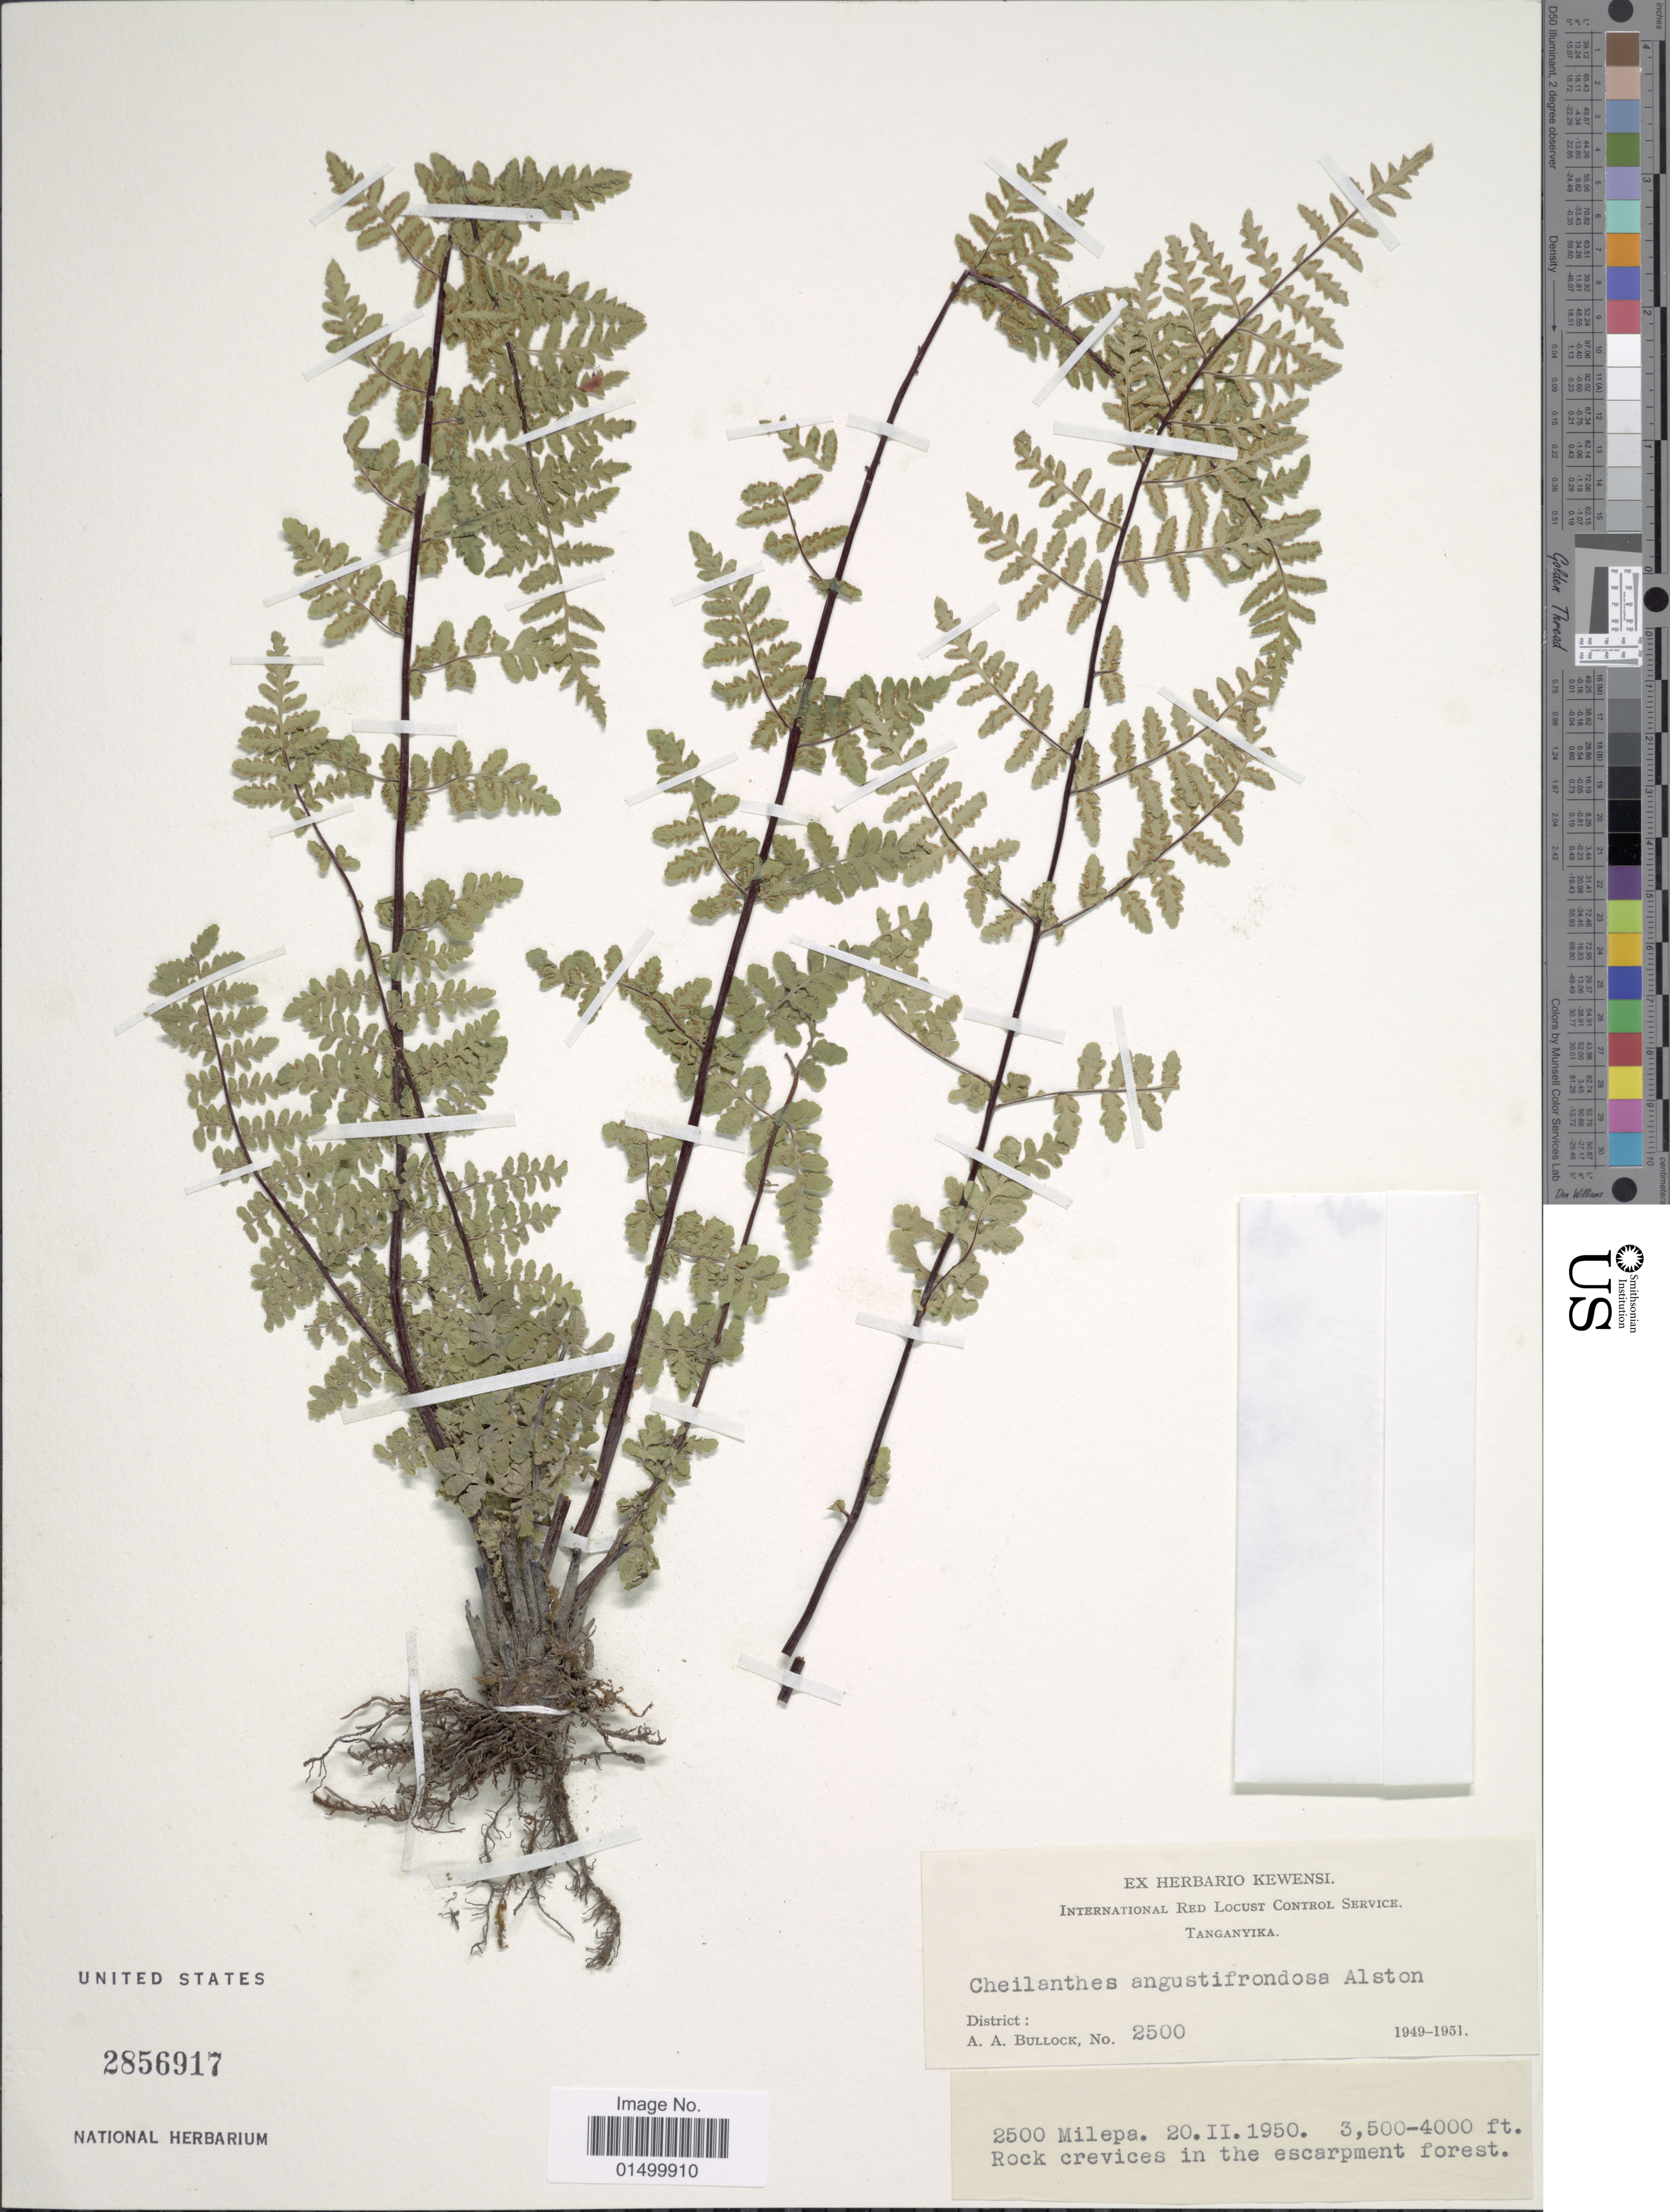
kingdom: Plantae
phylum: Tracheophyta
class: Polypodiopsida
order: Polypodiales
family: Pteridaceae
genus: Cheilanthes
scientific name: Cheilanthes angustifrondosa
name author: Alston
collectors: A. Bullock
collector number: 2500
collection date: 1950-02-20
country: Tanzania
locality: Milepa, Rock crevices in the escarpment forest, Tanganyika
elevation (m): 1067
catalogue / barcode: US 2856917